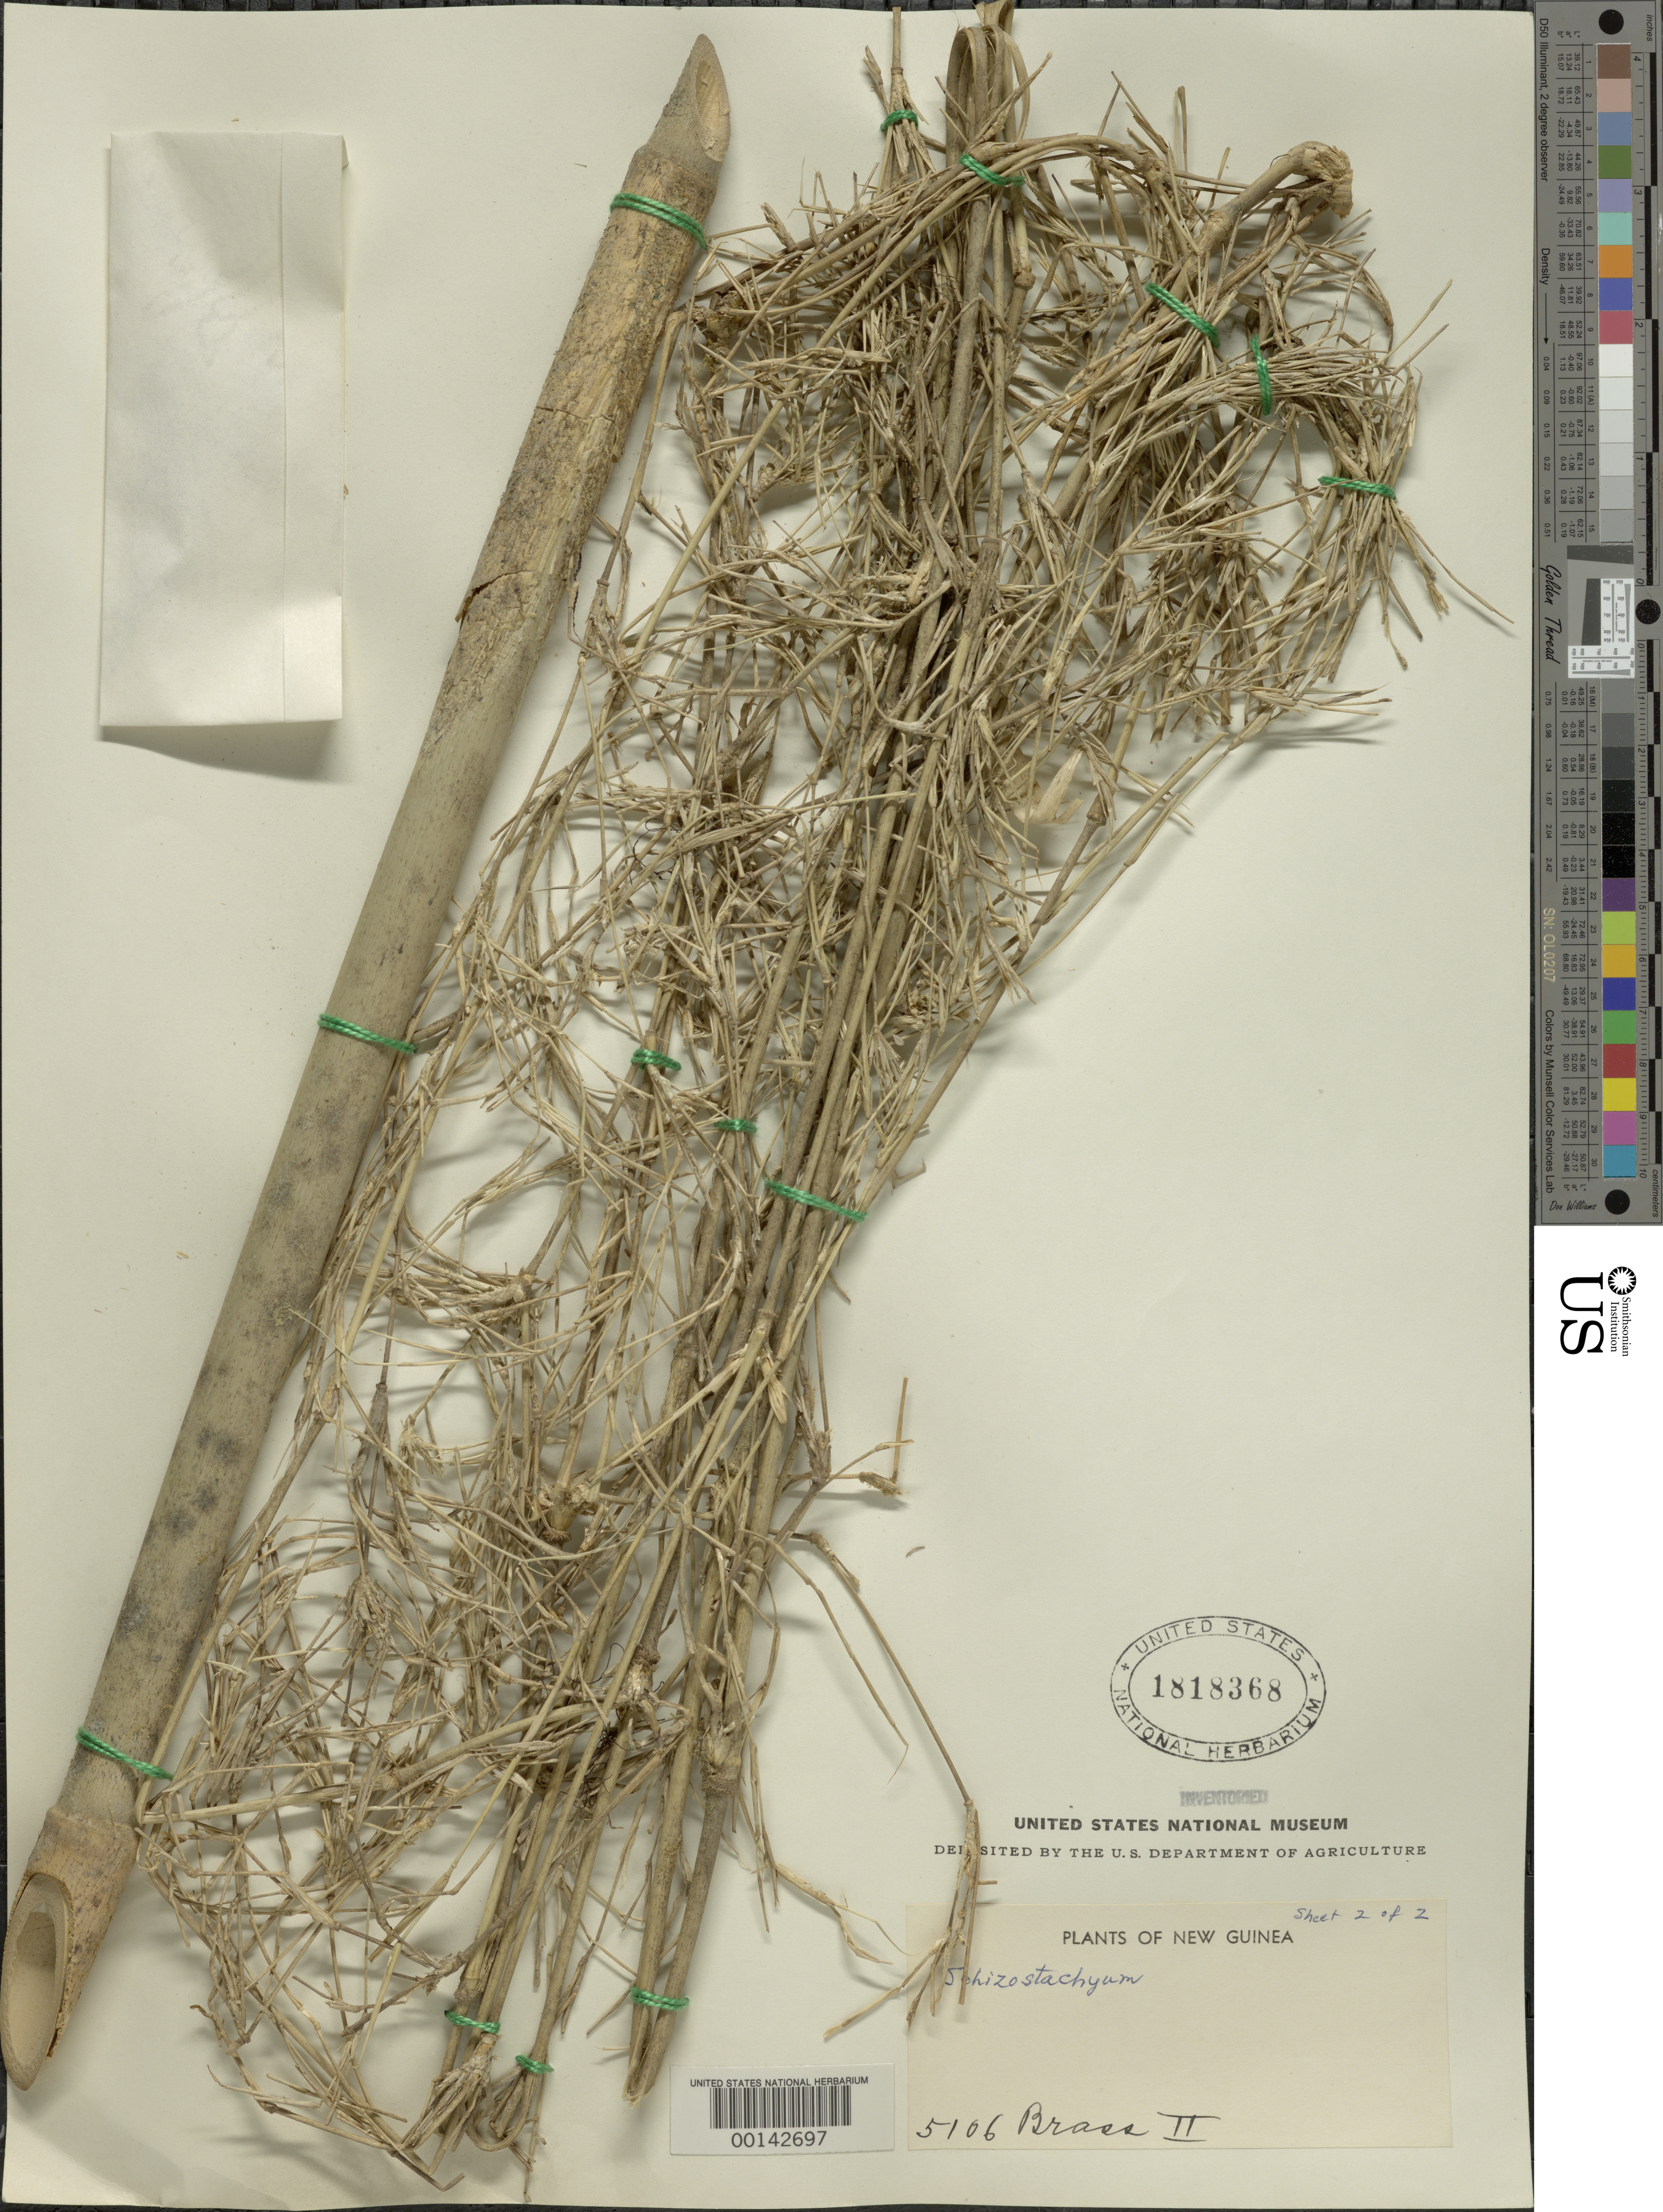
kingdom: Plantae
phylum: Tracheophyta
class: Liliopsida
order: Poales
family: Poaceae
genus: Schizostachyum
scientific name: Schizostachyum sp.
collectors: L. J. Brass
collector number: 5106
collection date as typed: May 1933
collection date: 1933-05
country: Papua New Guinea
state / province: Central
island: New Guinea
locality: Mt. tafa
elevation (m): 2300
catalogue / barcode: US 1818368